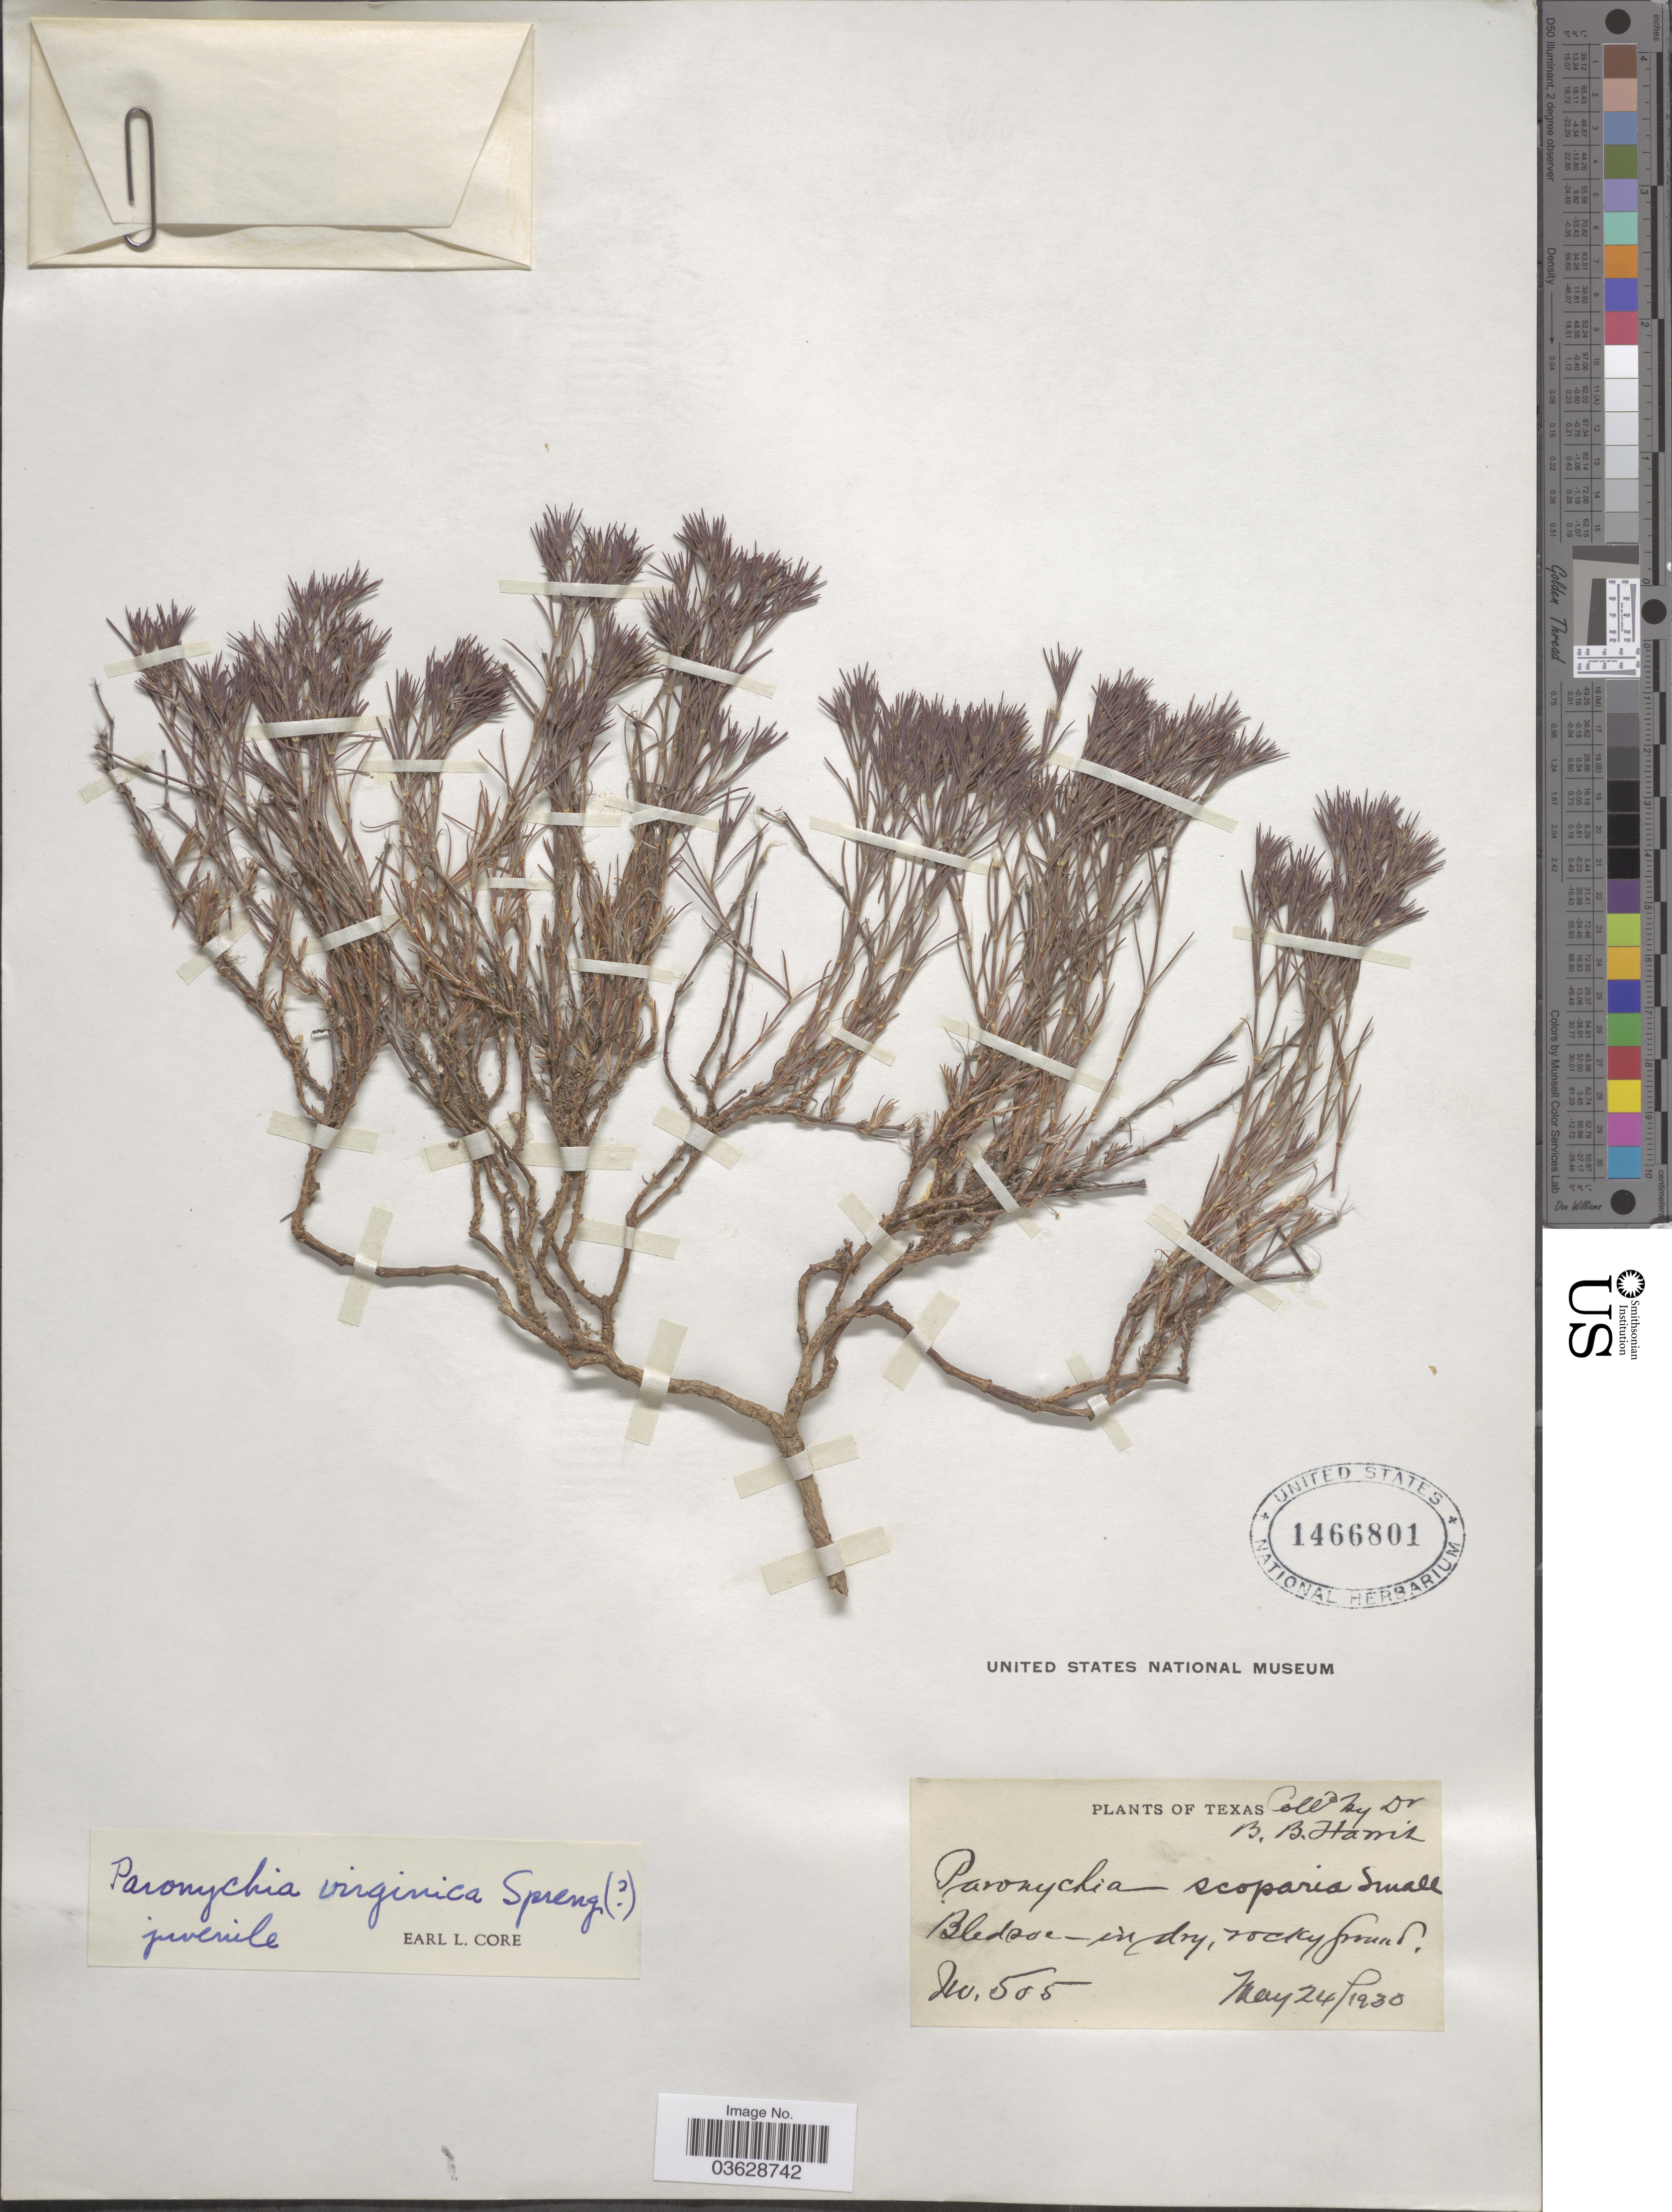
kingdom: Plantae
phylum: Tracheophyta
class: Magnoliopsida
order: Caryophyllales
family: Caryophyllaceae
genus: Paronychia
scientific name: Paronychia virginica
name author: Spreng.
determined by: Core, E. L.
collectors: B. B. Harris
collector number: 505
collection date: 1930-05-24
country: United States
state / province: Texas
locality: Bledsoe.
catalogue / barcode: US 1466801